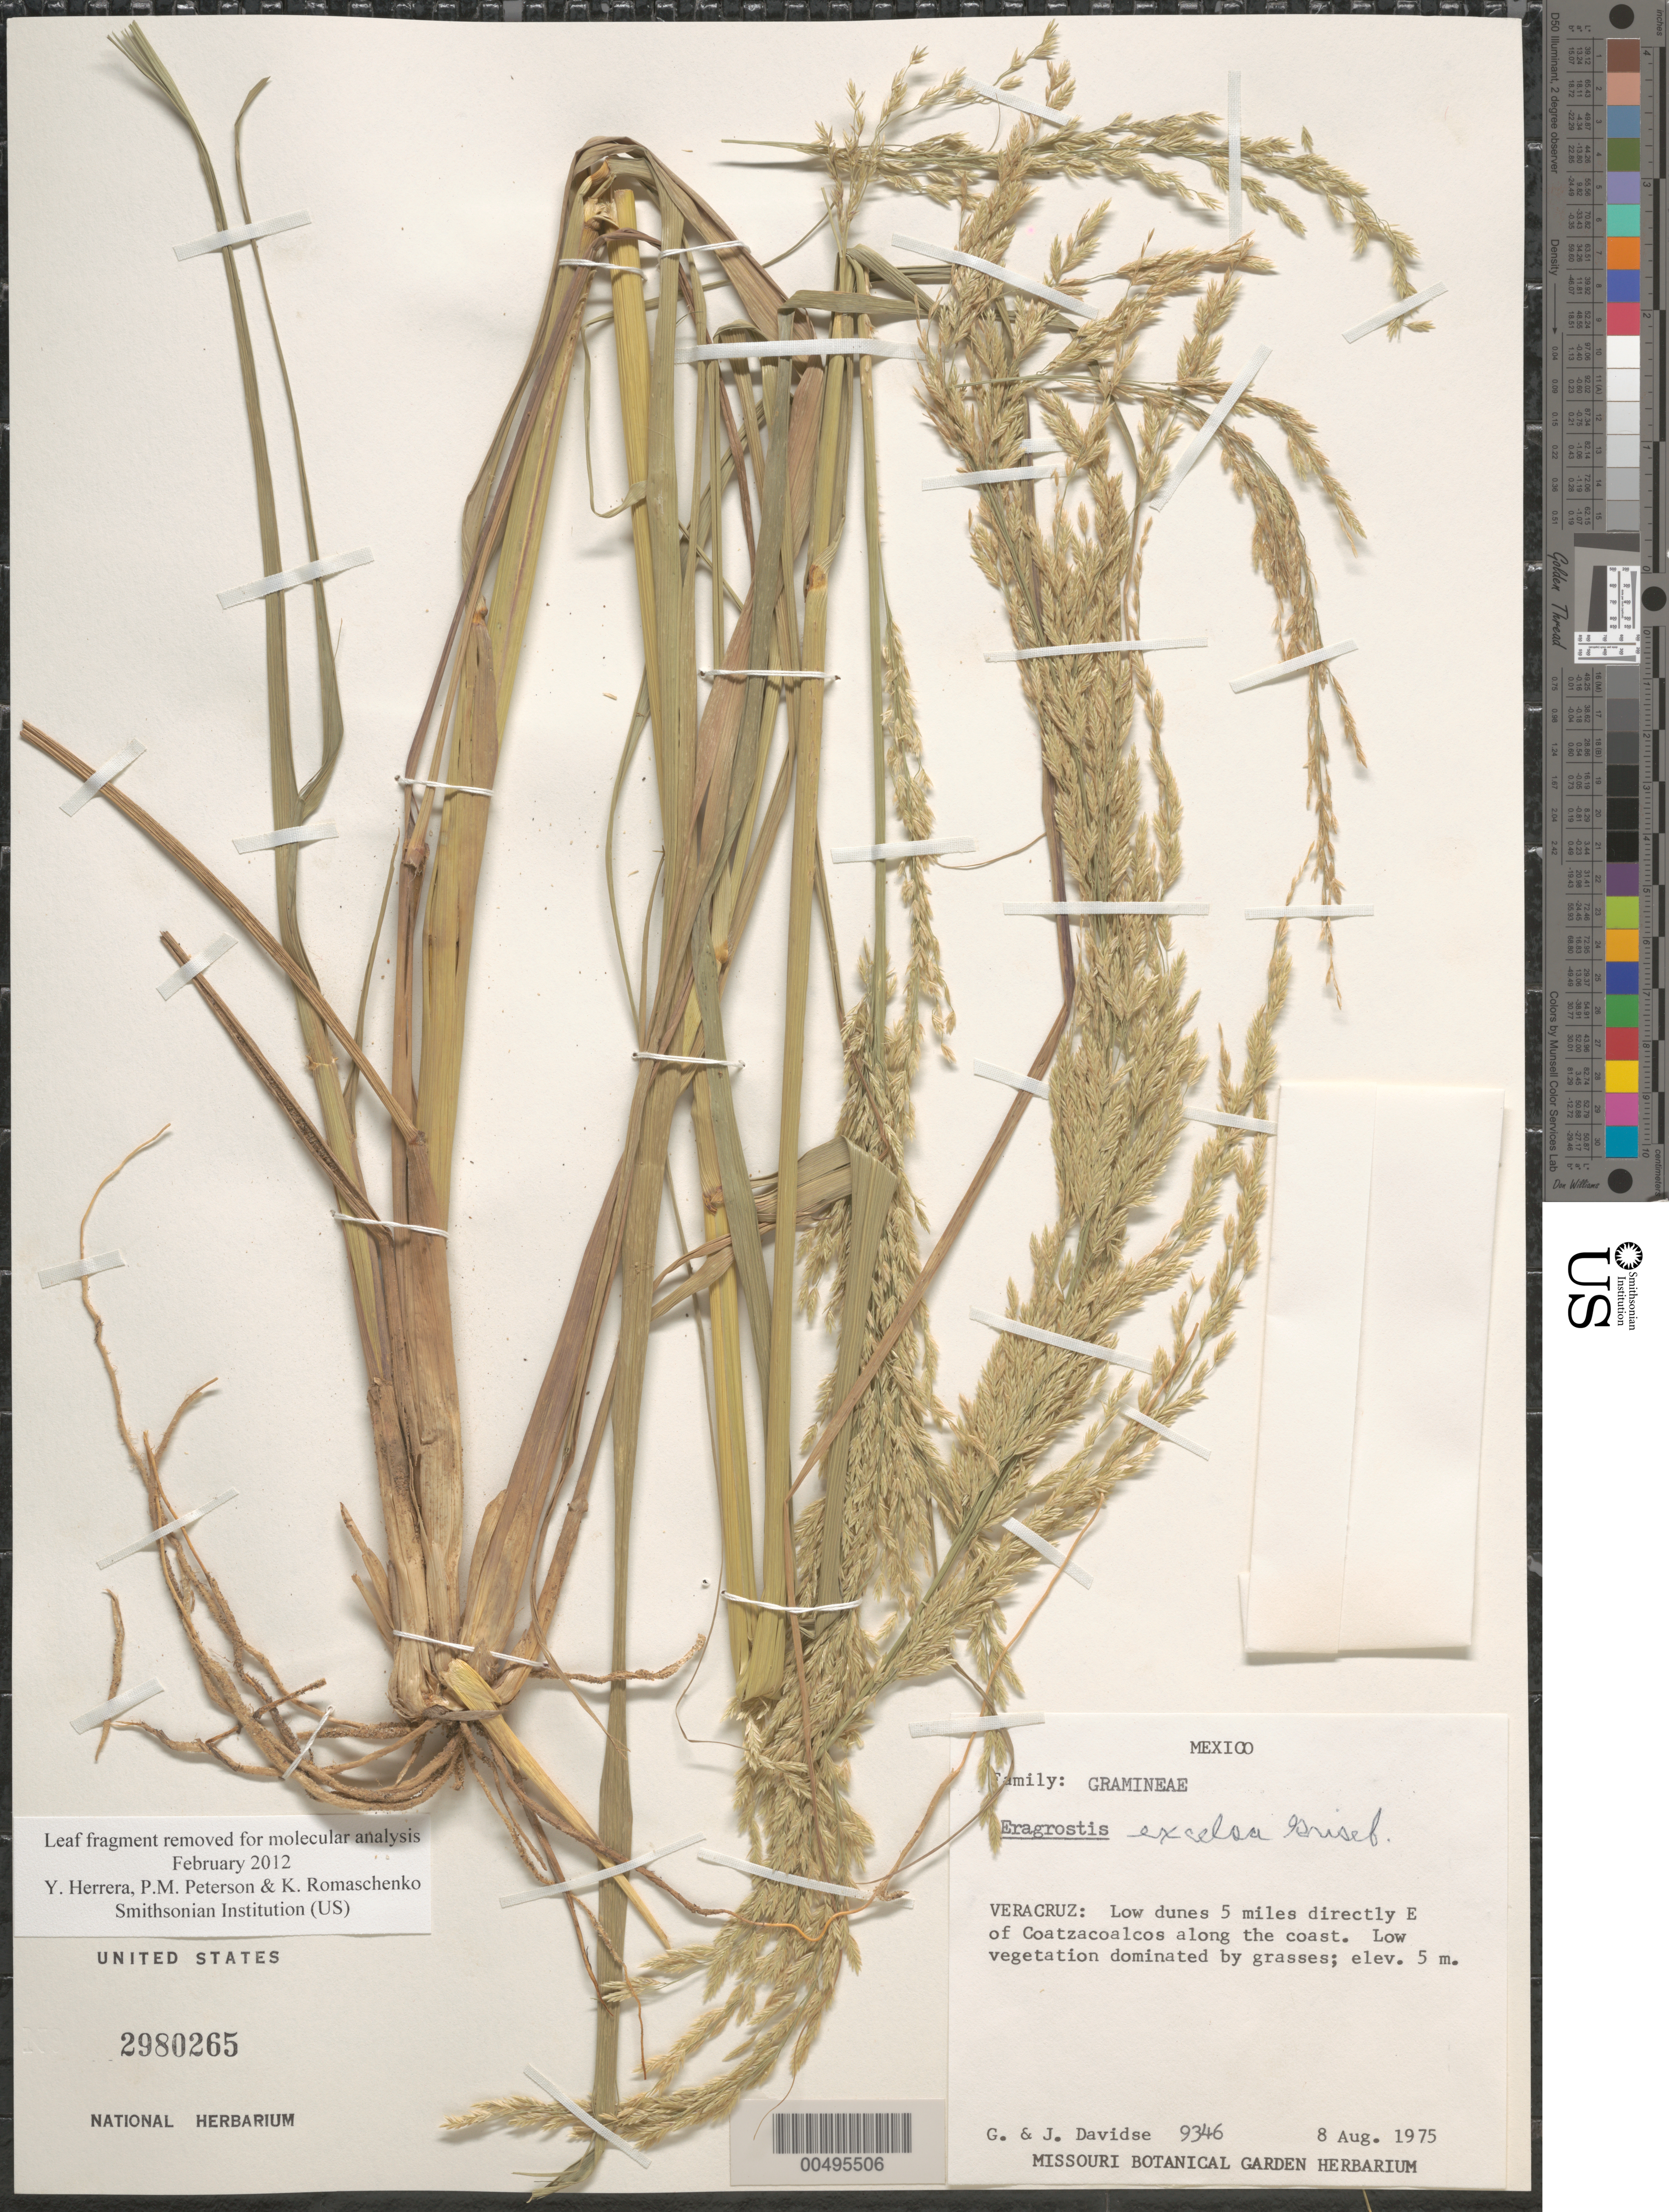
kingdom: Plantae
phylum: Tracheophyta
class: Liliopsida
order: Poales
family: Poaceae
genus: Eragrostis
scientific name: Eragrostis excelsa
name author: Griseb.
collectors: G. Davidse & J. Davidse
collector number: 9346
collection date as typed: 8 Aug 1975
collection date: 1975-08-08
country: Mexico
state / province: Veracruz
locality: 5 mi directly E of Coatzacoalcos along coast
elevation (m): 5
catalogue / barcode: US 2980265